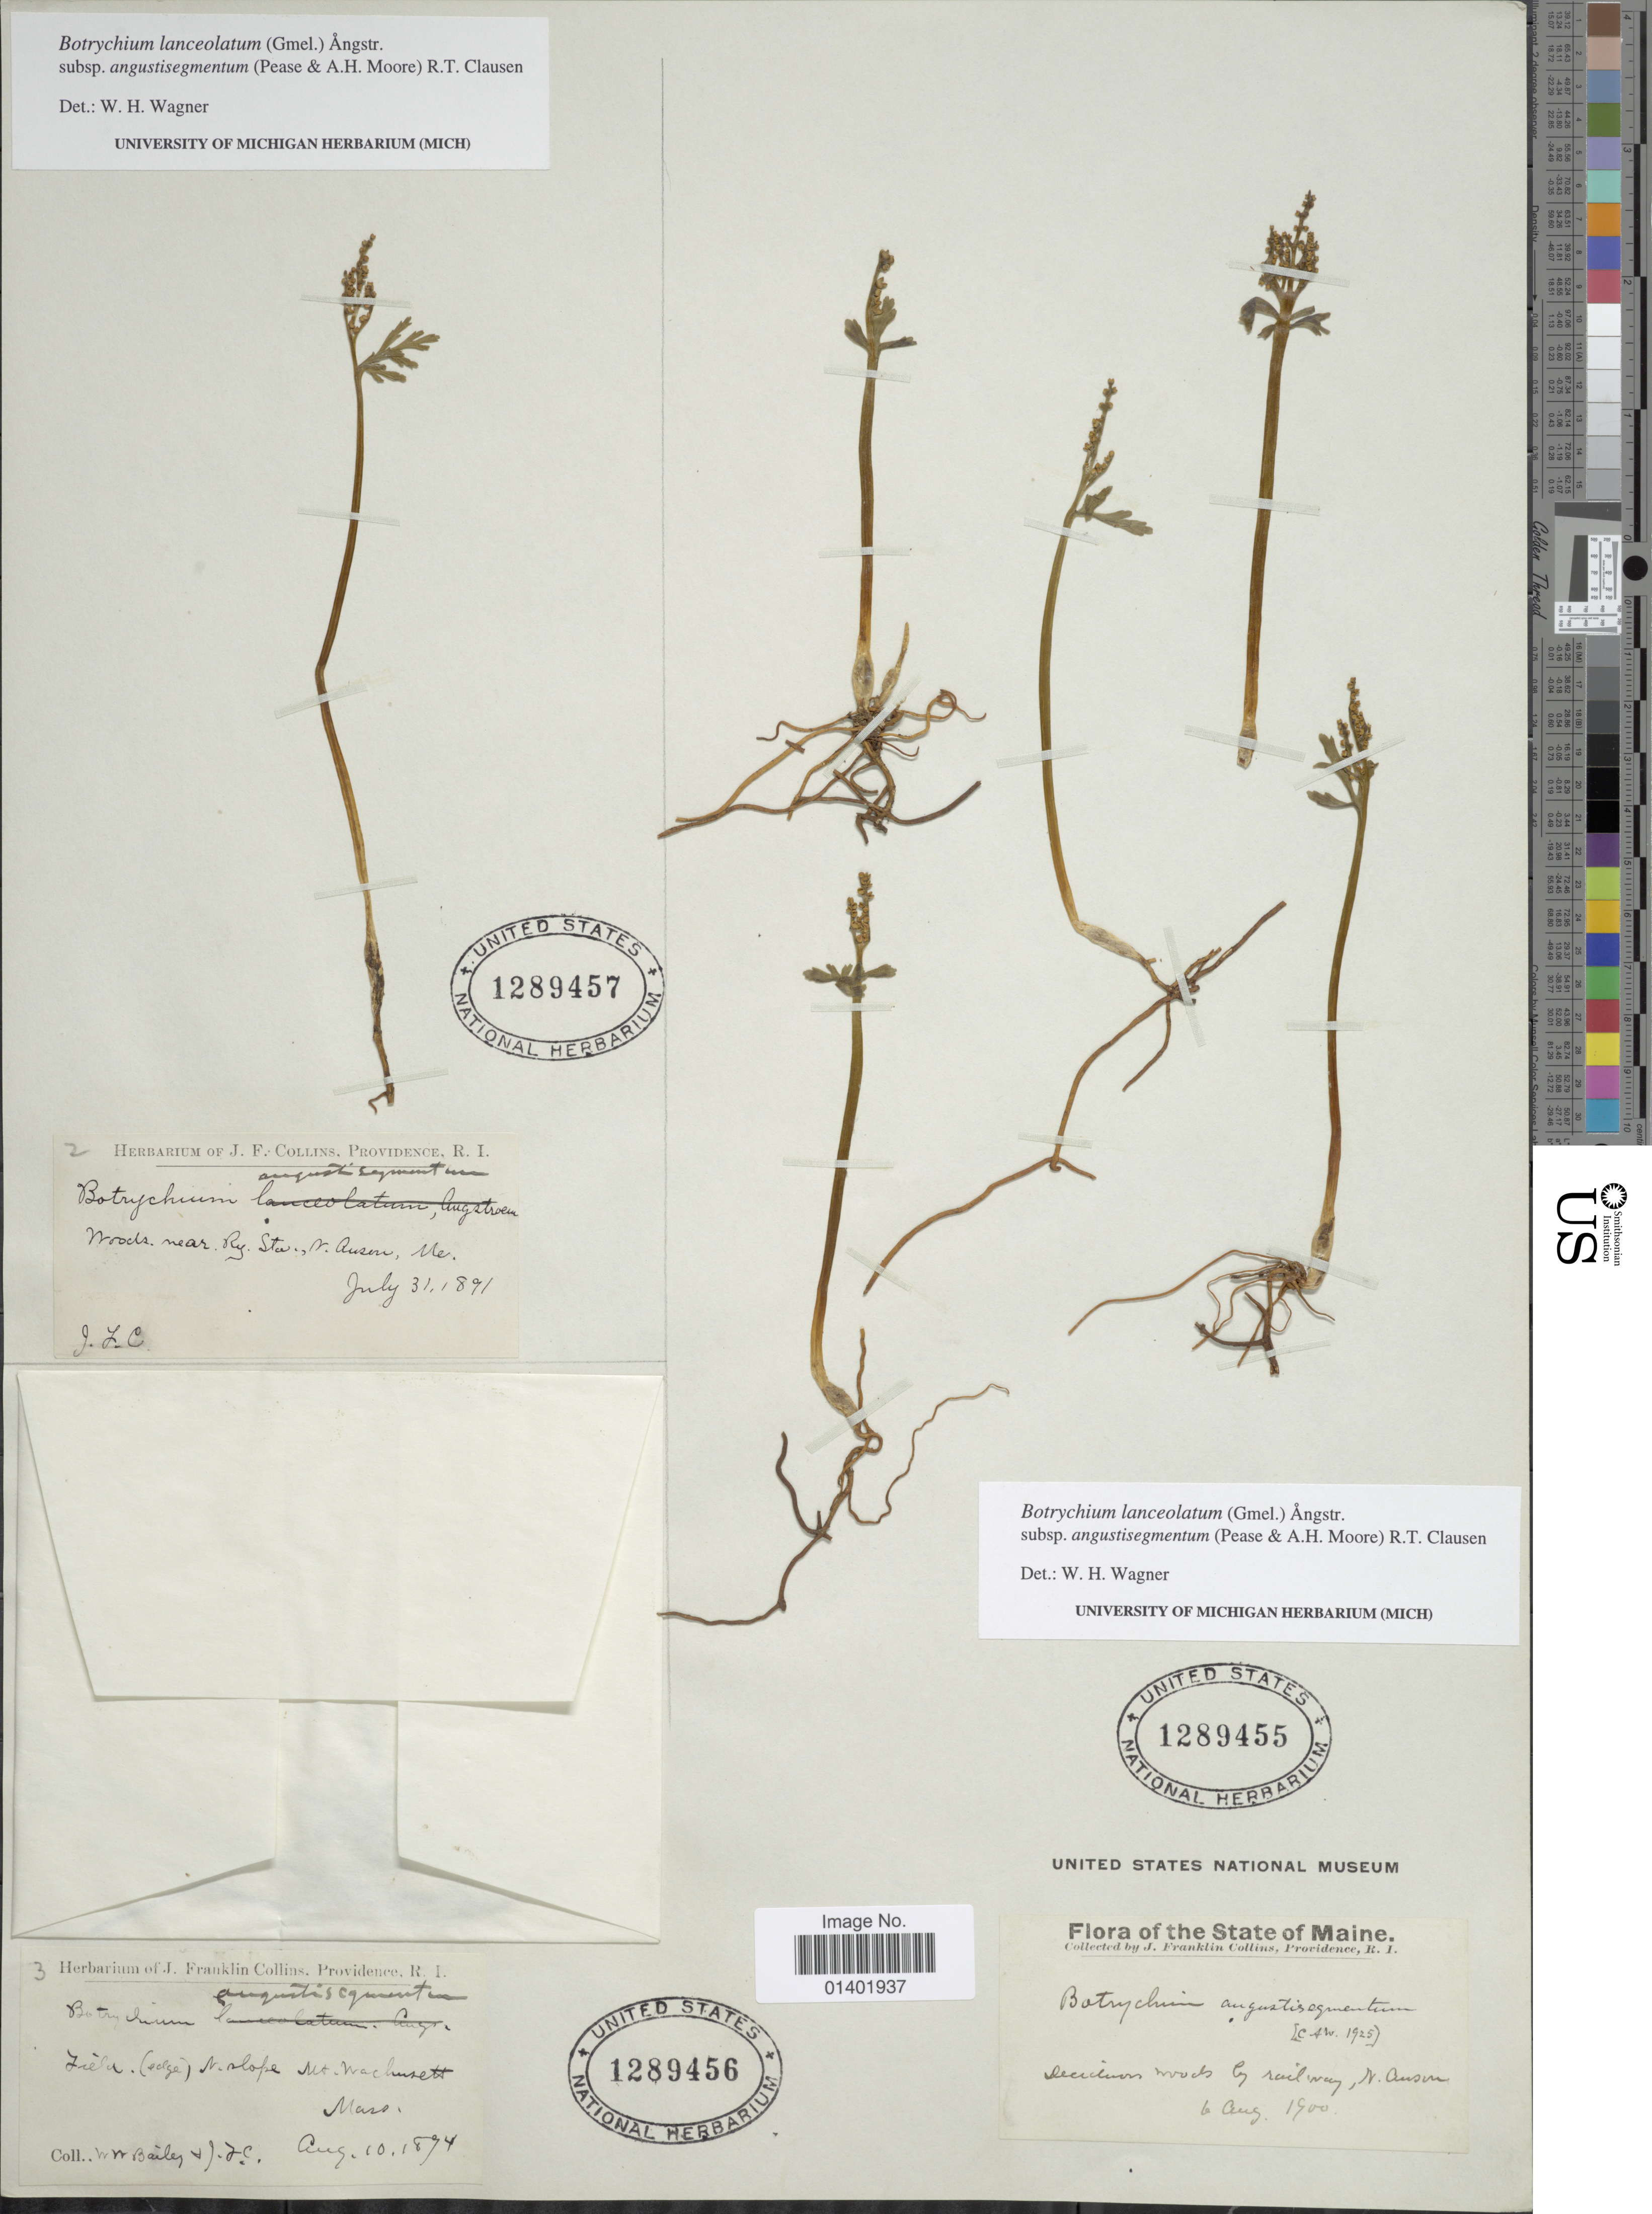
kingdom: Plantae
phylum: Tracheophyta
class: Polypodiopsida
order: Ophioglossales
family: Ophioglossaceae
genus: Botrychium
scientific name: Botrychium lanceolatum subsp. angustisegmentum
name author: (Pease & A.H. Moore) R.T. Clausen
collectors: J. Collins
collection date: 1891-07-31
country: United States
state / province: Maine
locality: Woods near Ry. Stn., N. Anson, Me.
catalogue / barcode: US 1289457